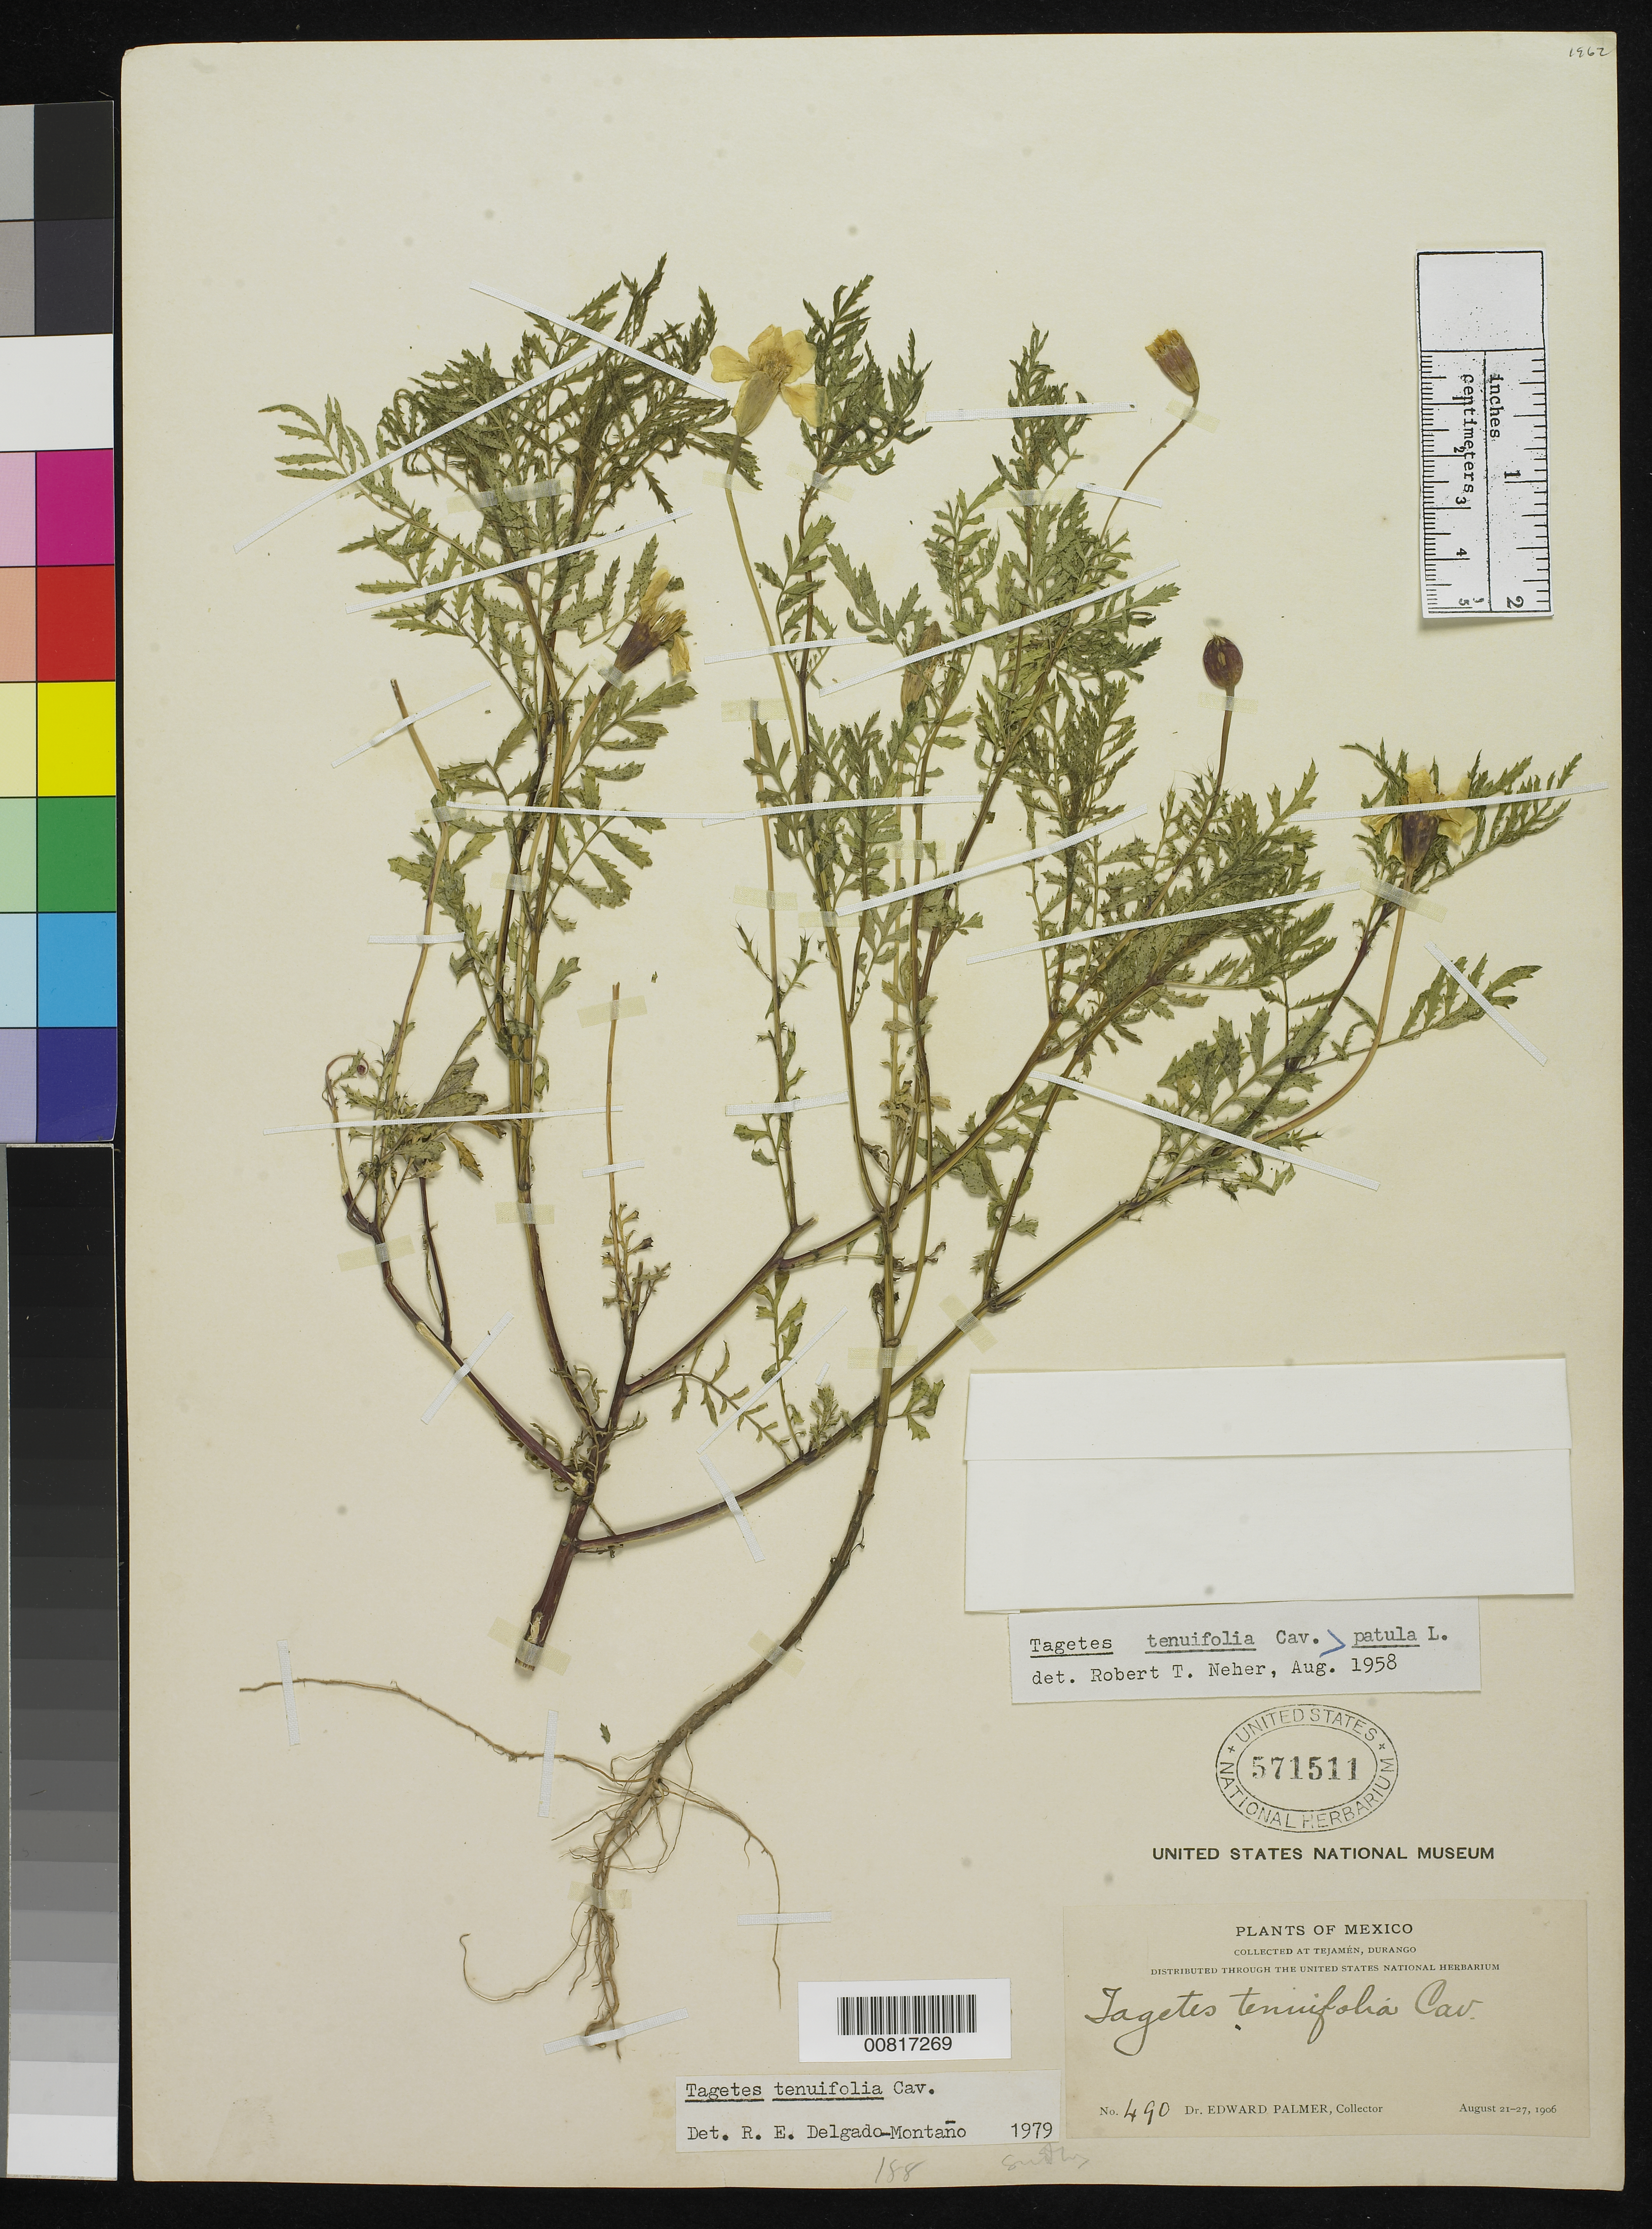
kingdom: Plantae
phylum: Tracheophyta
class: Magnoliopsida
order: Asterales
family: Asteraceae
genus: Tagetes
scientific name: Tagetes tenuifolia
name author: Cav.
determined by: Schiavinato, Dario J.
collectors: E. Palmer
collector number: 490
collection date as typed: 21 Aug 1906 to 27 Aug 1906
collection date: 1906-08-21/1906-08-27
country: Mexico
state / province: Durango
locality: Tejamén, Durango.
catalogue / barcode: US 571511